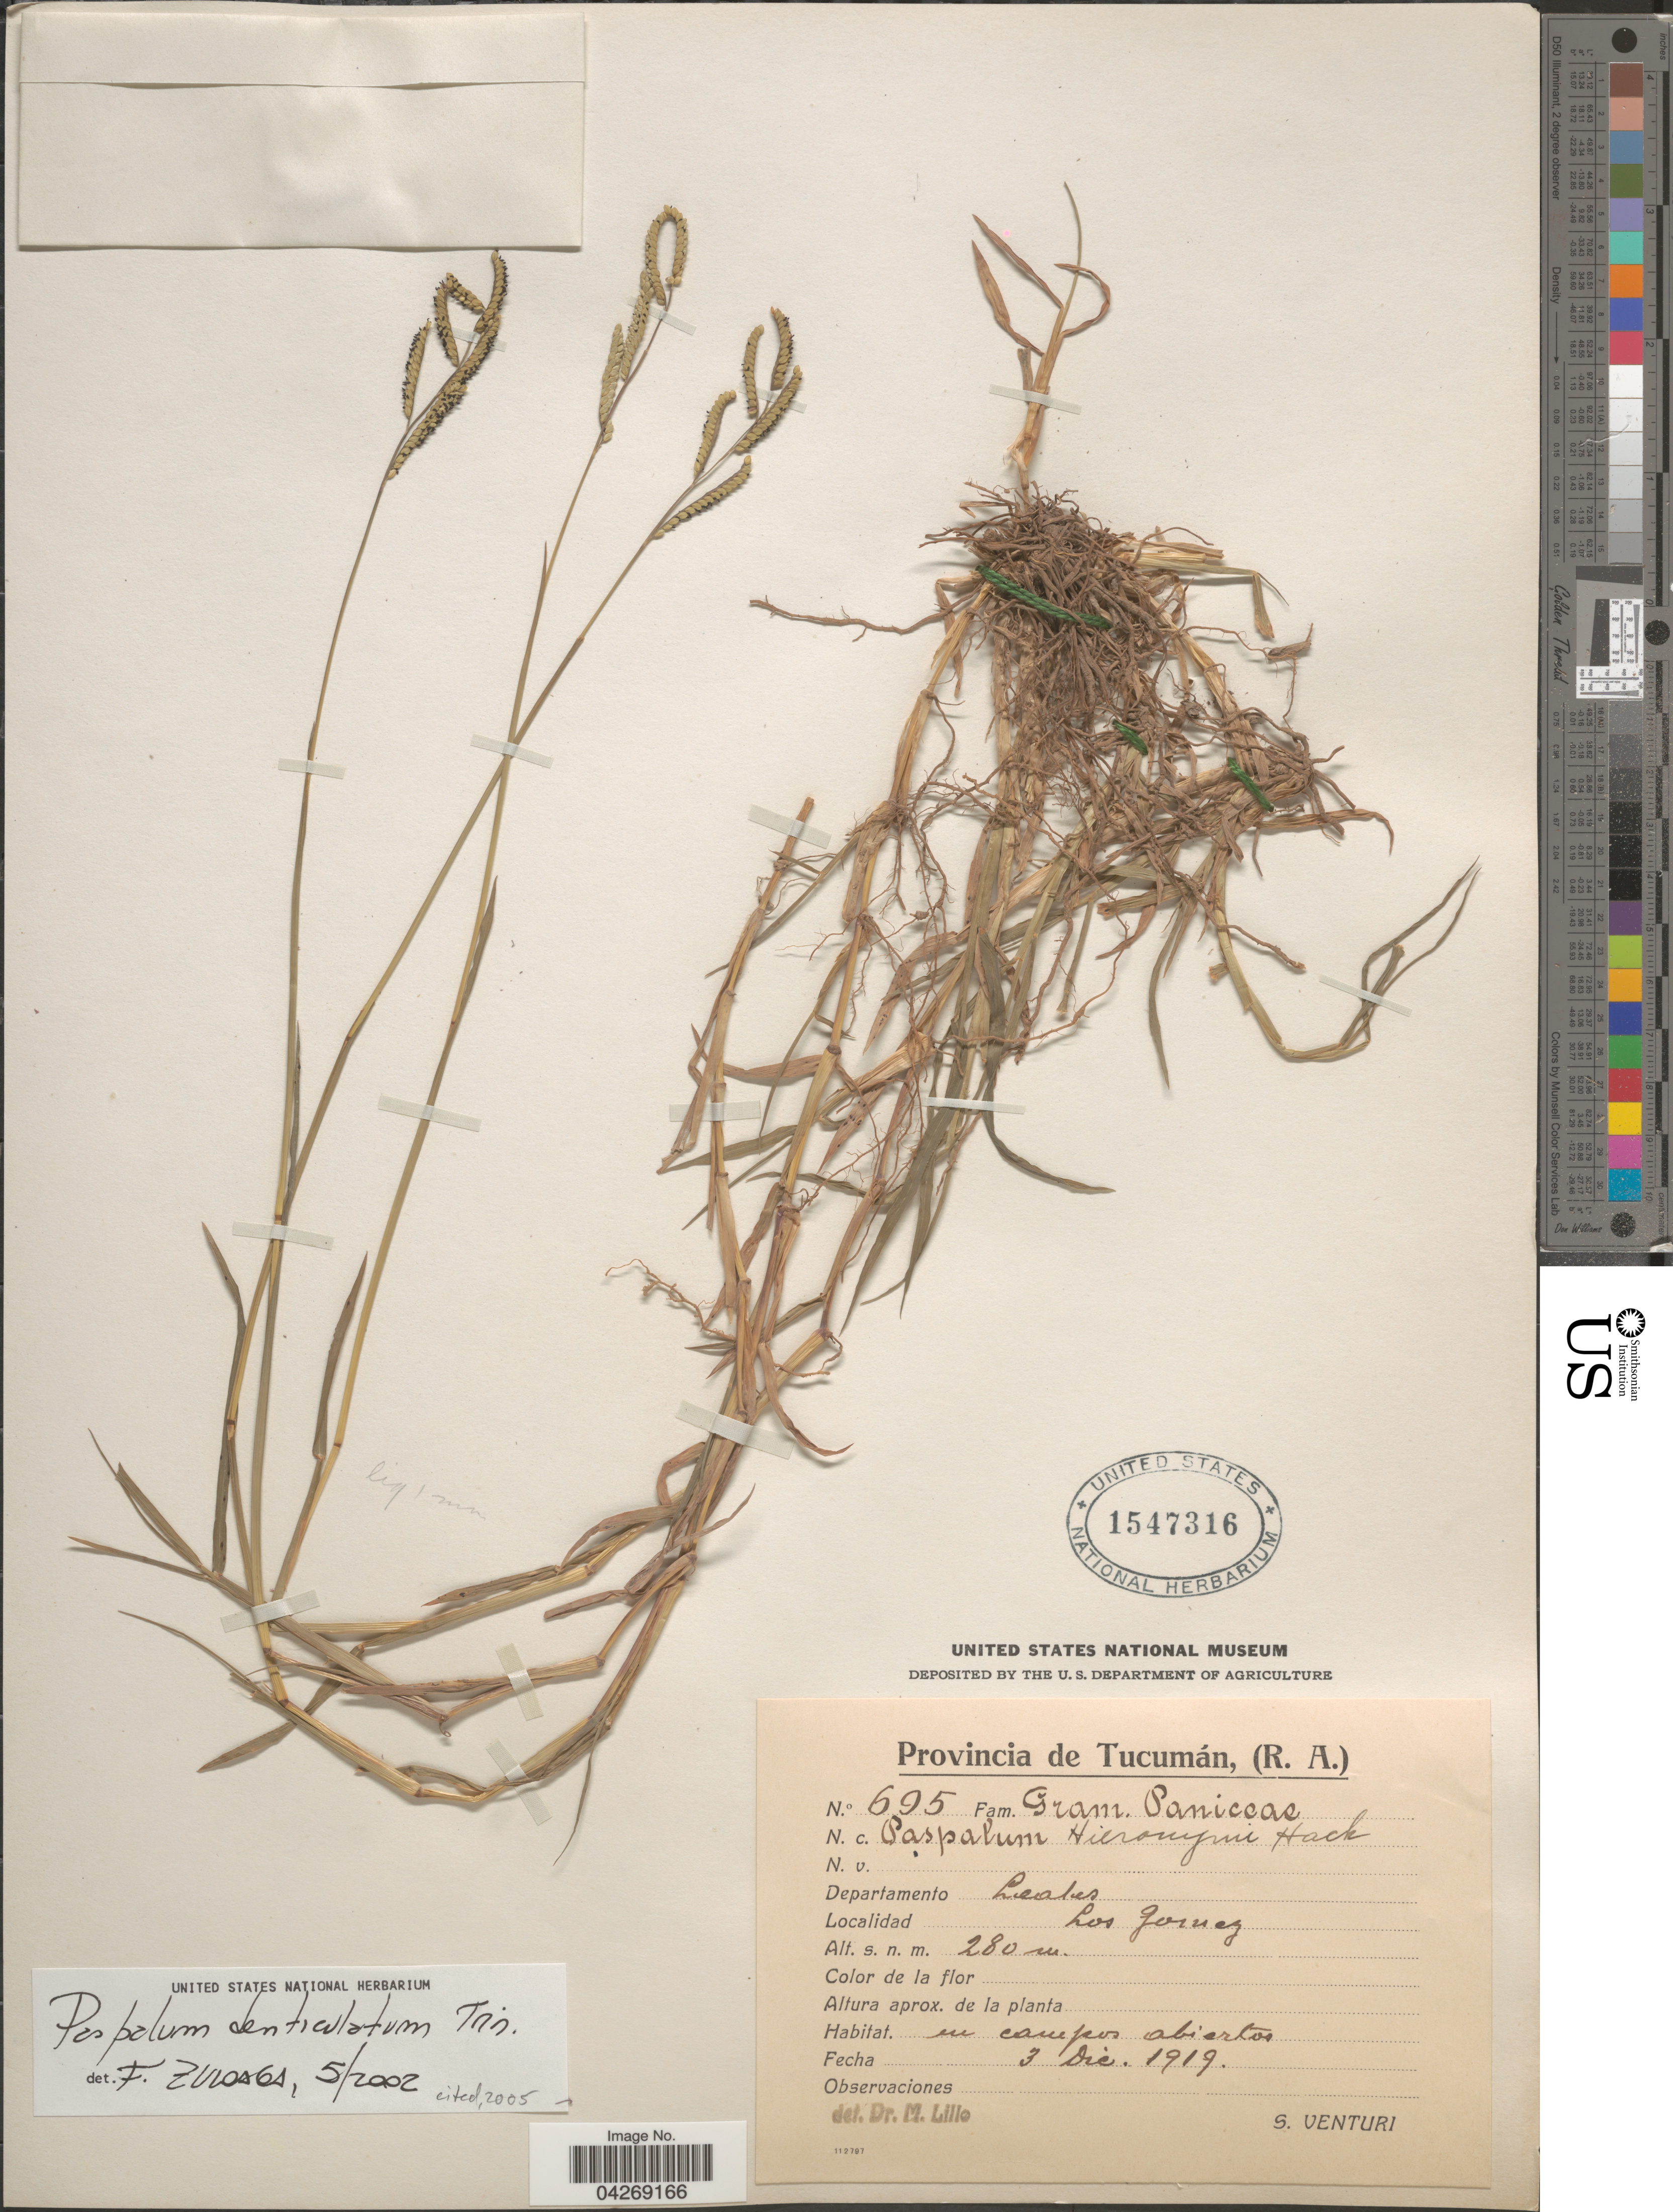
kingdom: Plantae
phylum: Tracheophyta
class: Liliopsida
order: Poales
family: Poaceae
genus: Paspalum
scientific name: Paspalum denticulatum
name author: Trin.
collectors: S. Venturi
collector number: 695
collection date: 1919-12-03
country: Argentina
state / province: Tucuman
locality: Departamento Leales. Los Gomez.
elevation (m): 280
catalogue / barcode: US 1547316